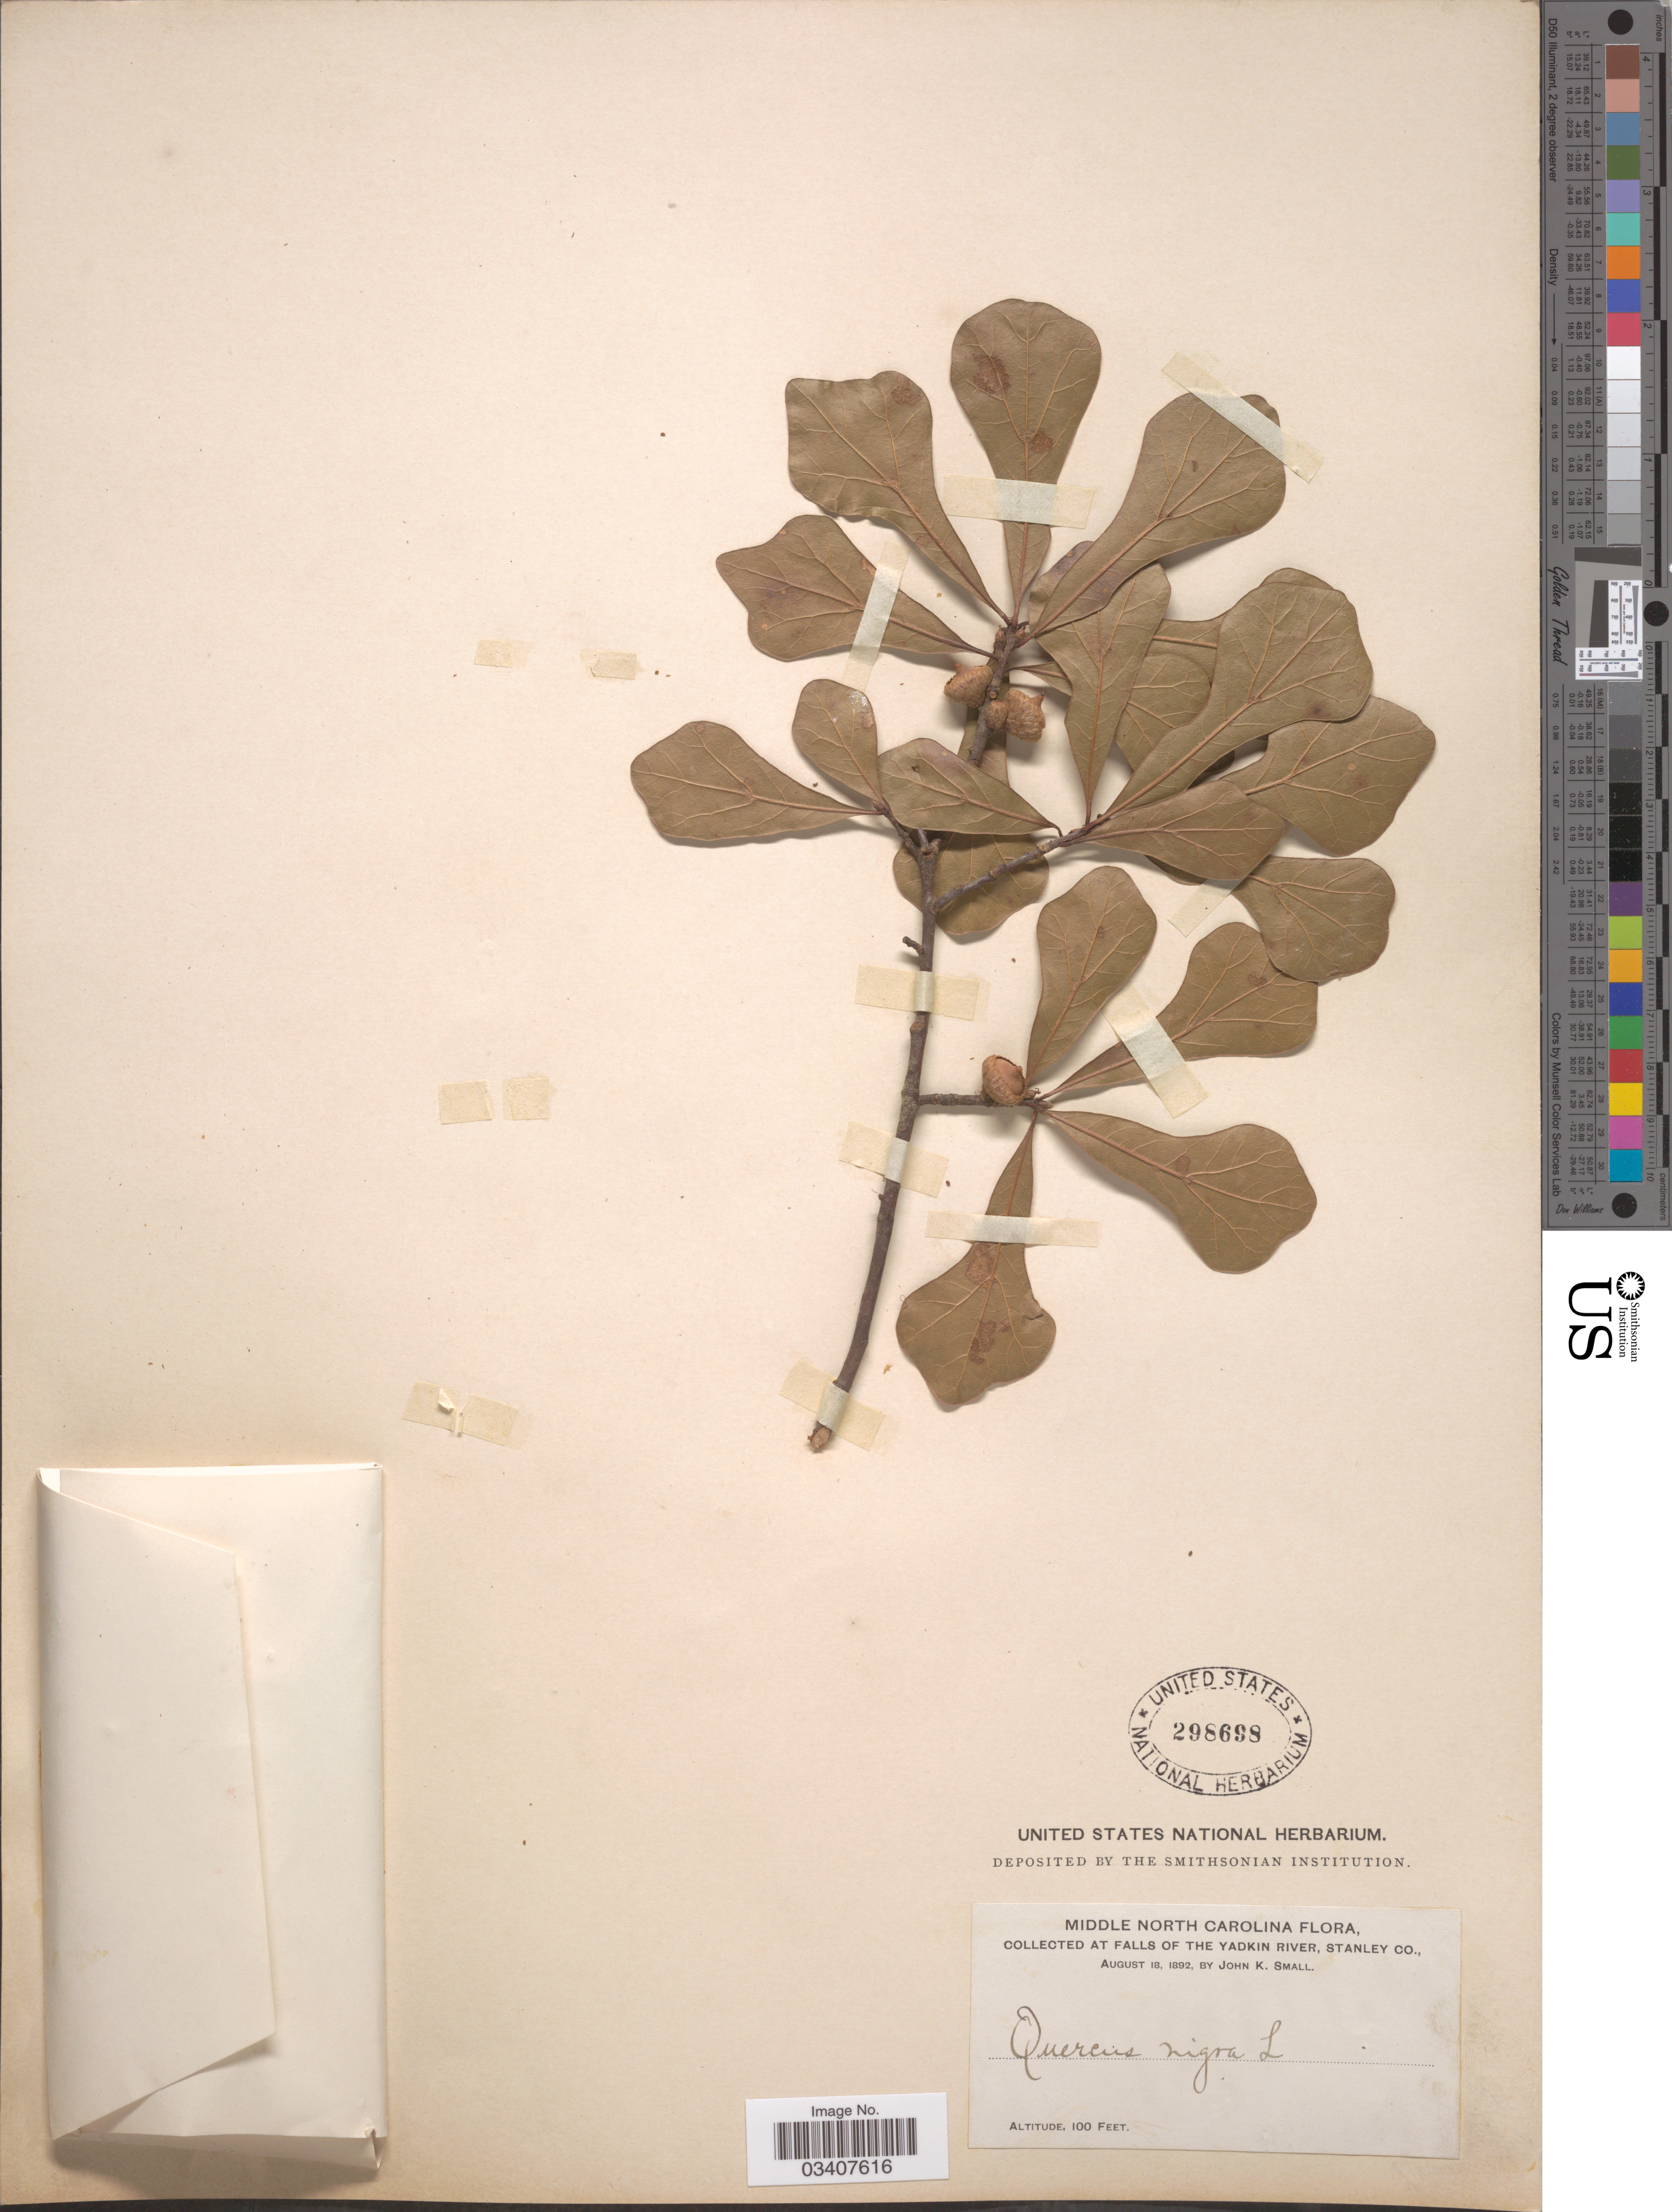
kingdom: Plantae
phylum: Tracheophyta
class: Magnoliopsida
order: Fagales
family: Fagaceae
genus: Quercus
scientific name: Quercus nigra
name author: L.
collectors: J. K. Small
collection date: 1892-08-18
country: United States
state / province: North Carolina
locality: Middle North Carolina, At Falls of the Yadkin River, Stanley Co.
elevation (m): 30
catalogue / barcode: US 298698